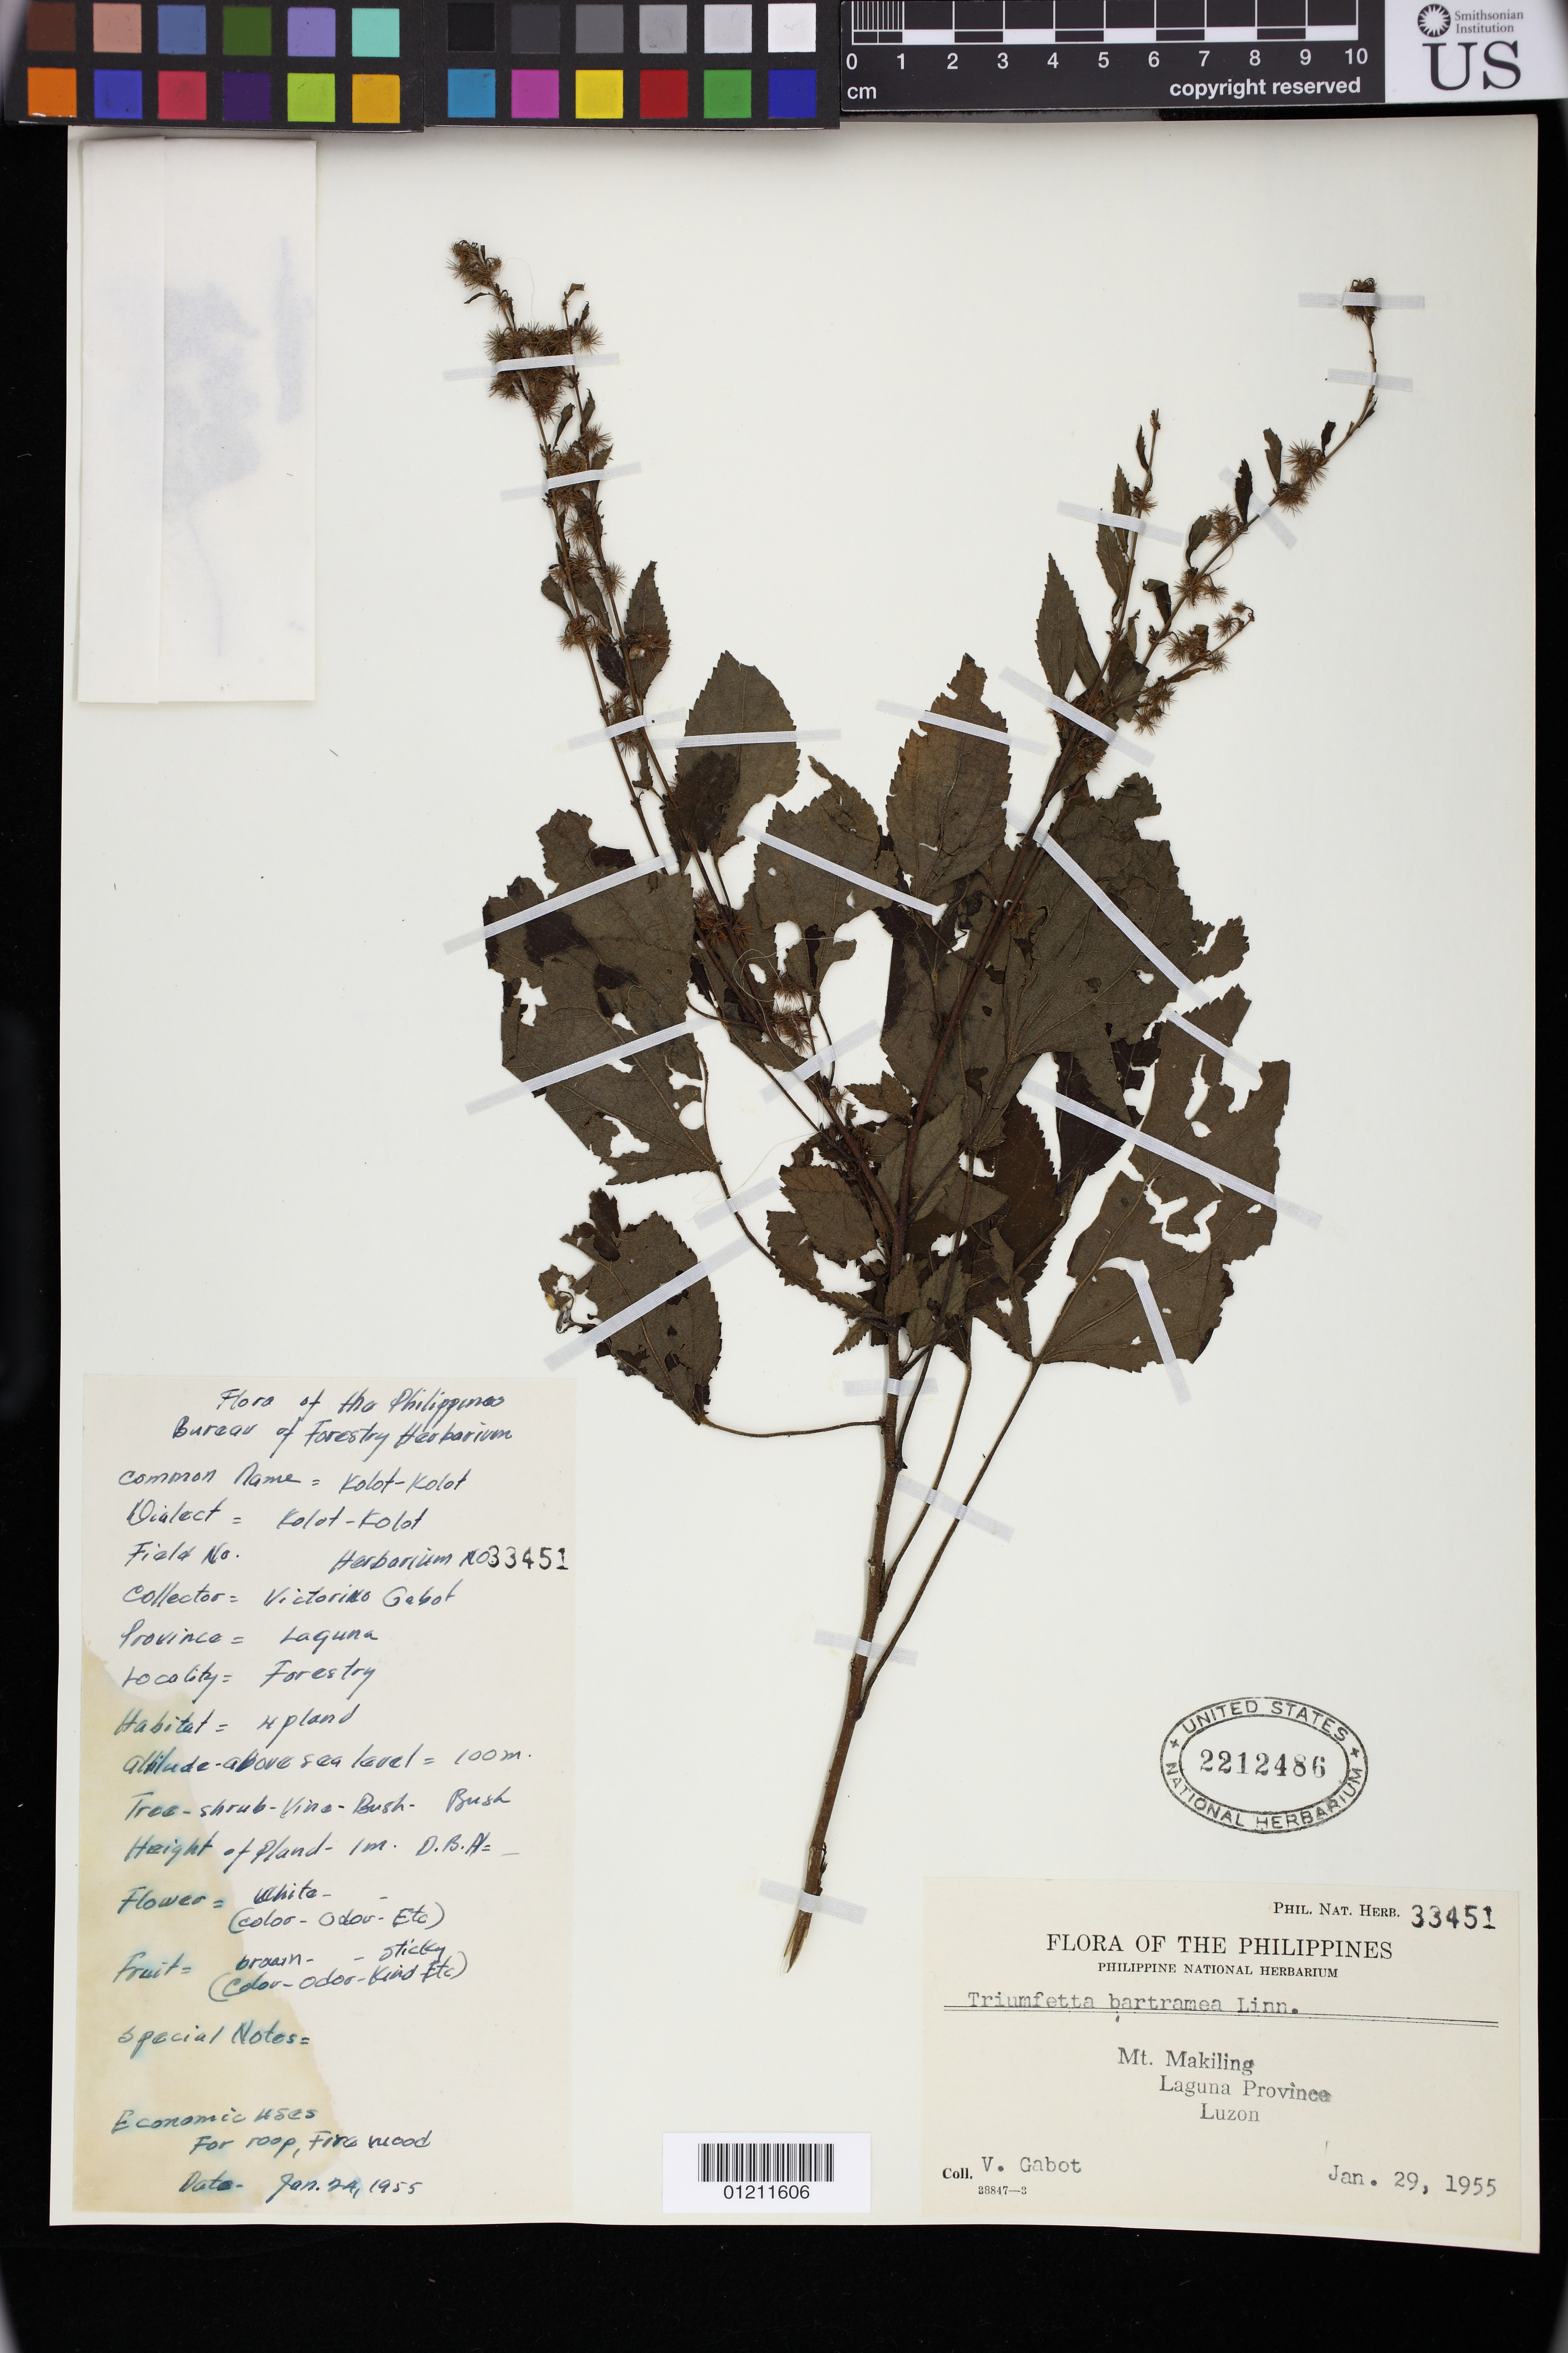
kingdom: Plantae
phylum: Tracheophyta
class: Magnoliopsida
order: Malvales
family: Malvaceae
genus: Triumfetta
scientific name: Triumfetta sp.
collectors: V. Gabot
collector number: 33451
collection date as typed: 29 Jan 1955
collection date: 1955-01-29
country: Philippines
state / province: Calabarzon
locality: Mt. Makiling. Laguna Province, Luzon.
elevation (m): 100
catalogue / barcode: US 2212486